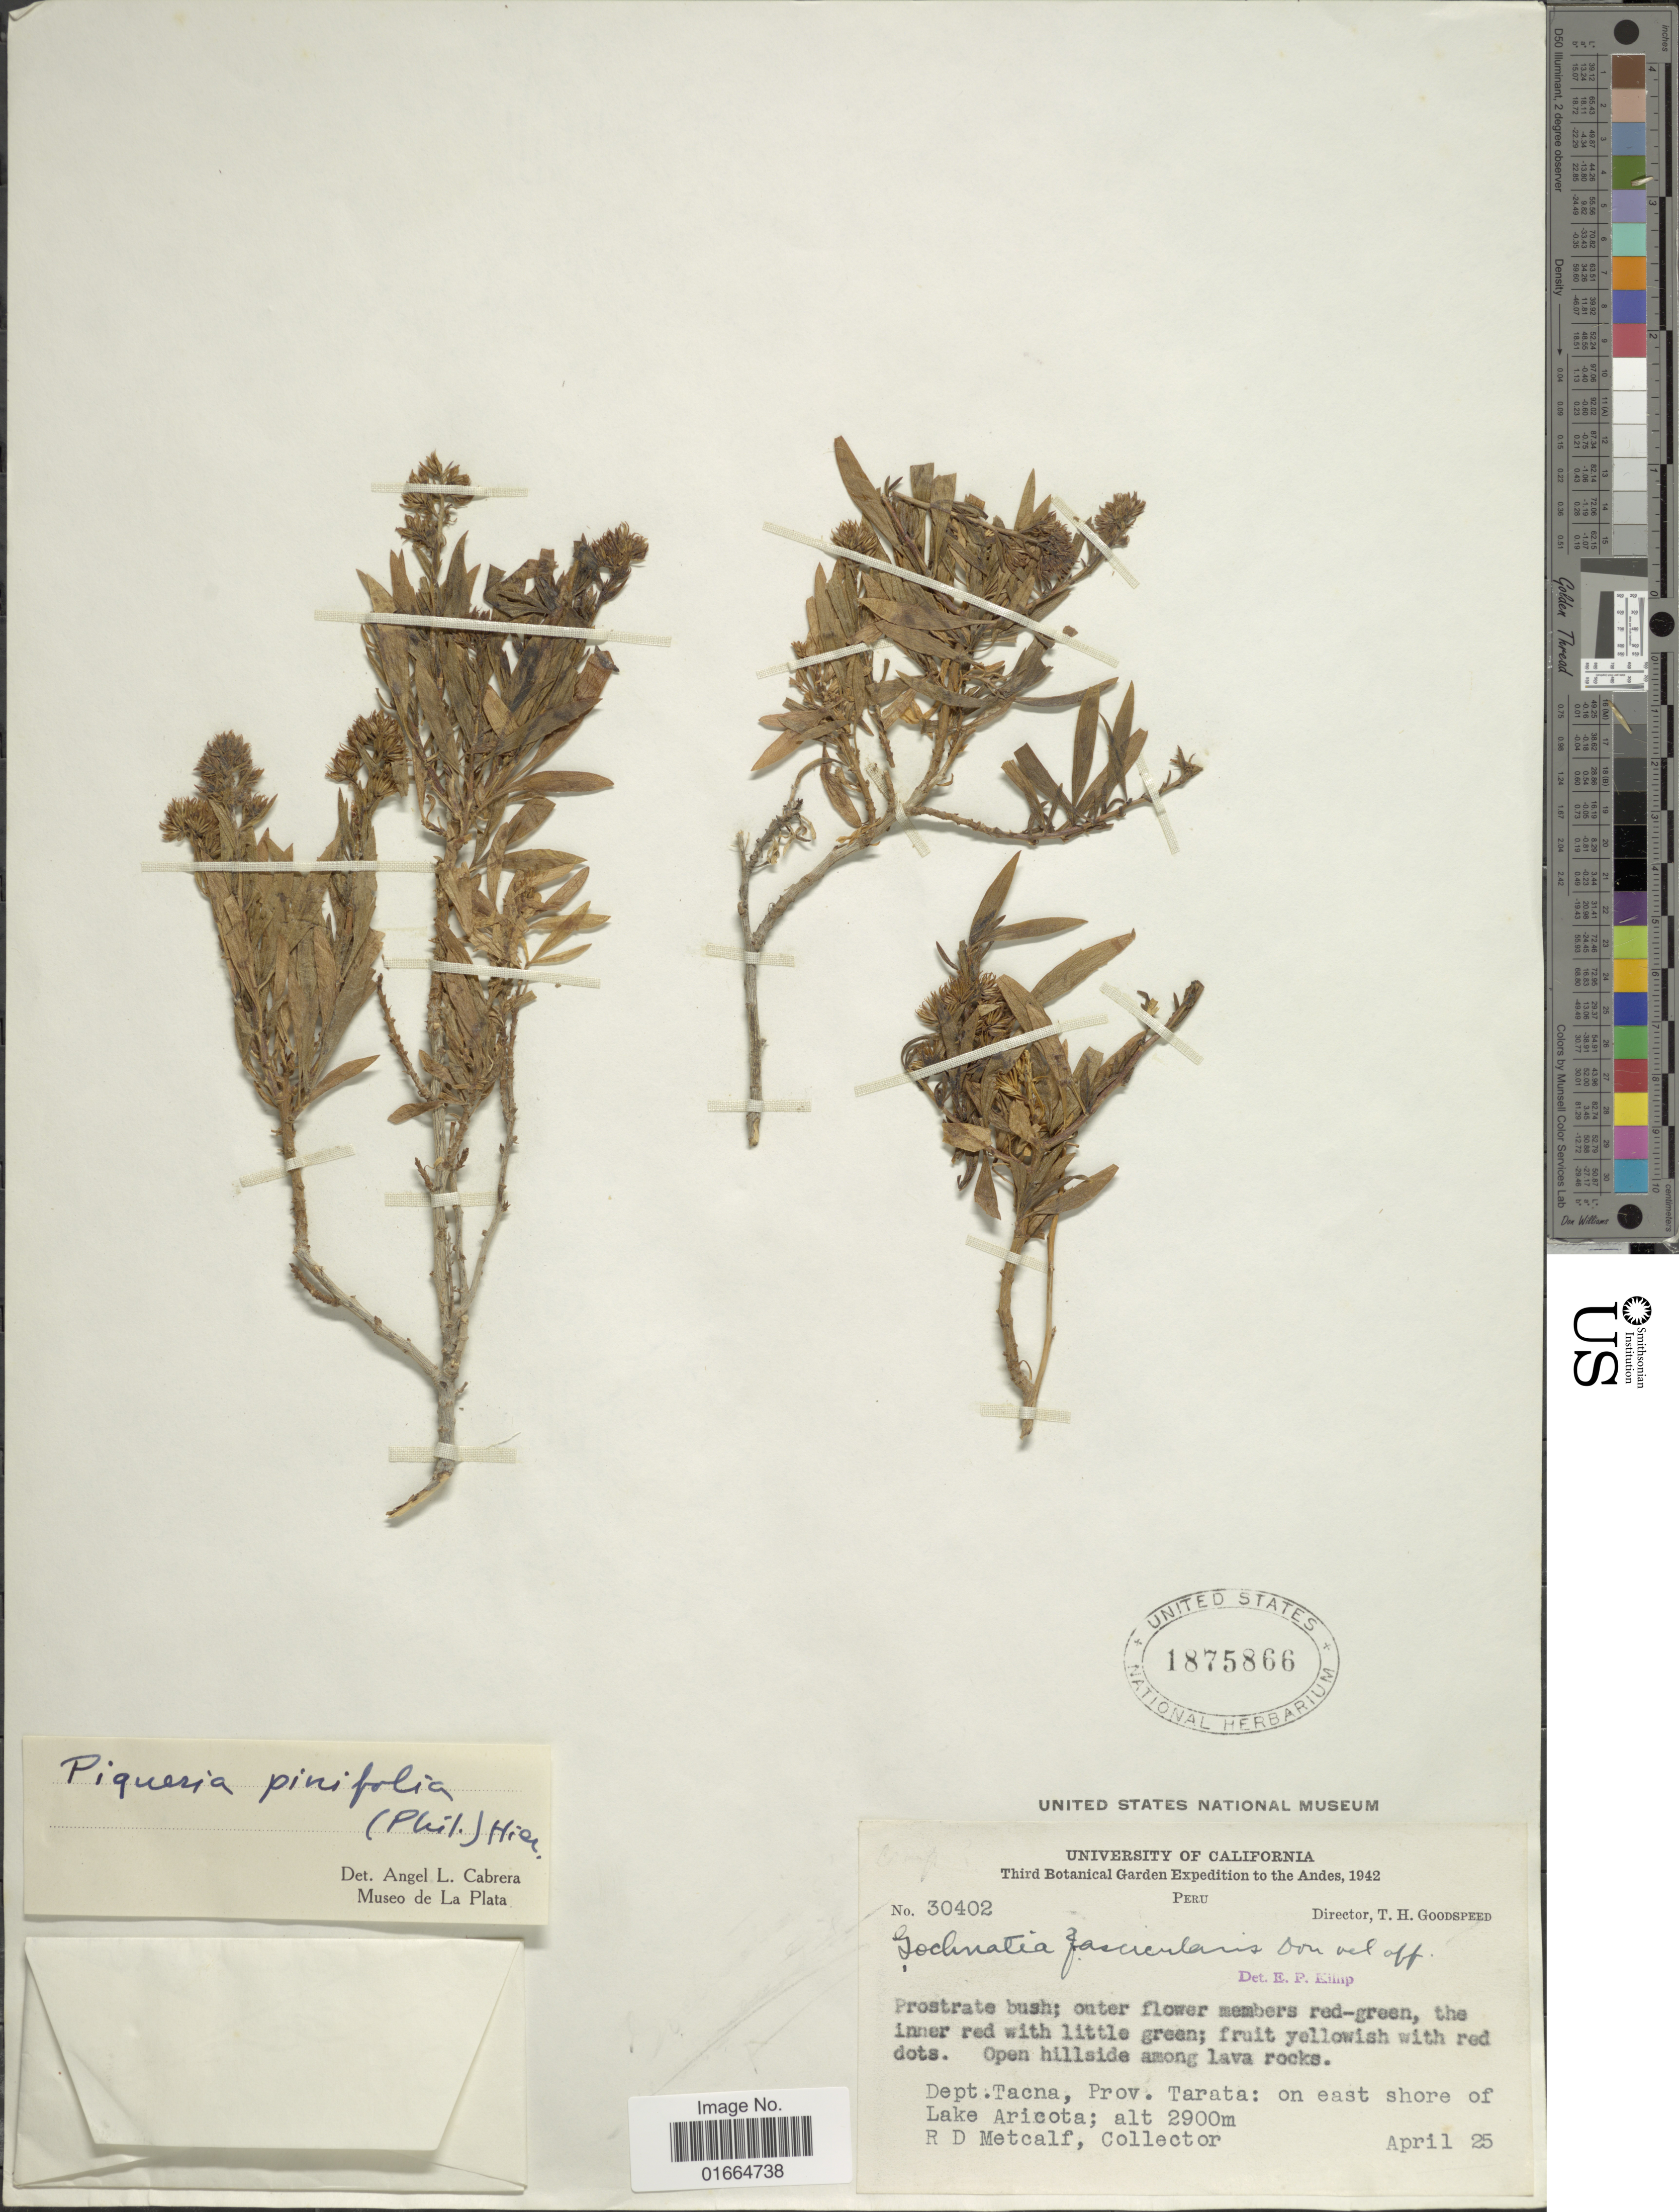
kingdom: Plantae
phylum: Tracheophyta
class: Magnoliopsida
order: Asterales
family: Asteraceae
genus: Ophryosporus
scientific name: Ophryosporus pinifolius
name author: (Phil.) R.M. King & H. Rob.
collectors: R. D. Metcalf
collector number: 30402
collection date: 1942-04-25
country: Peru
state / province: Tacna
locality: Open hillside among lava rocks, Dept. Tacna, Prov. Tarata: on east shore of Lake Aricota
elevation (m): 2900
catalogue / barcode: US 1875866